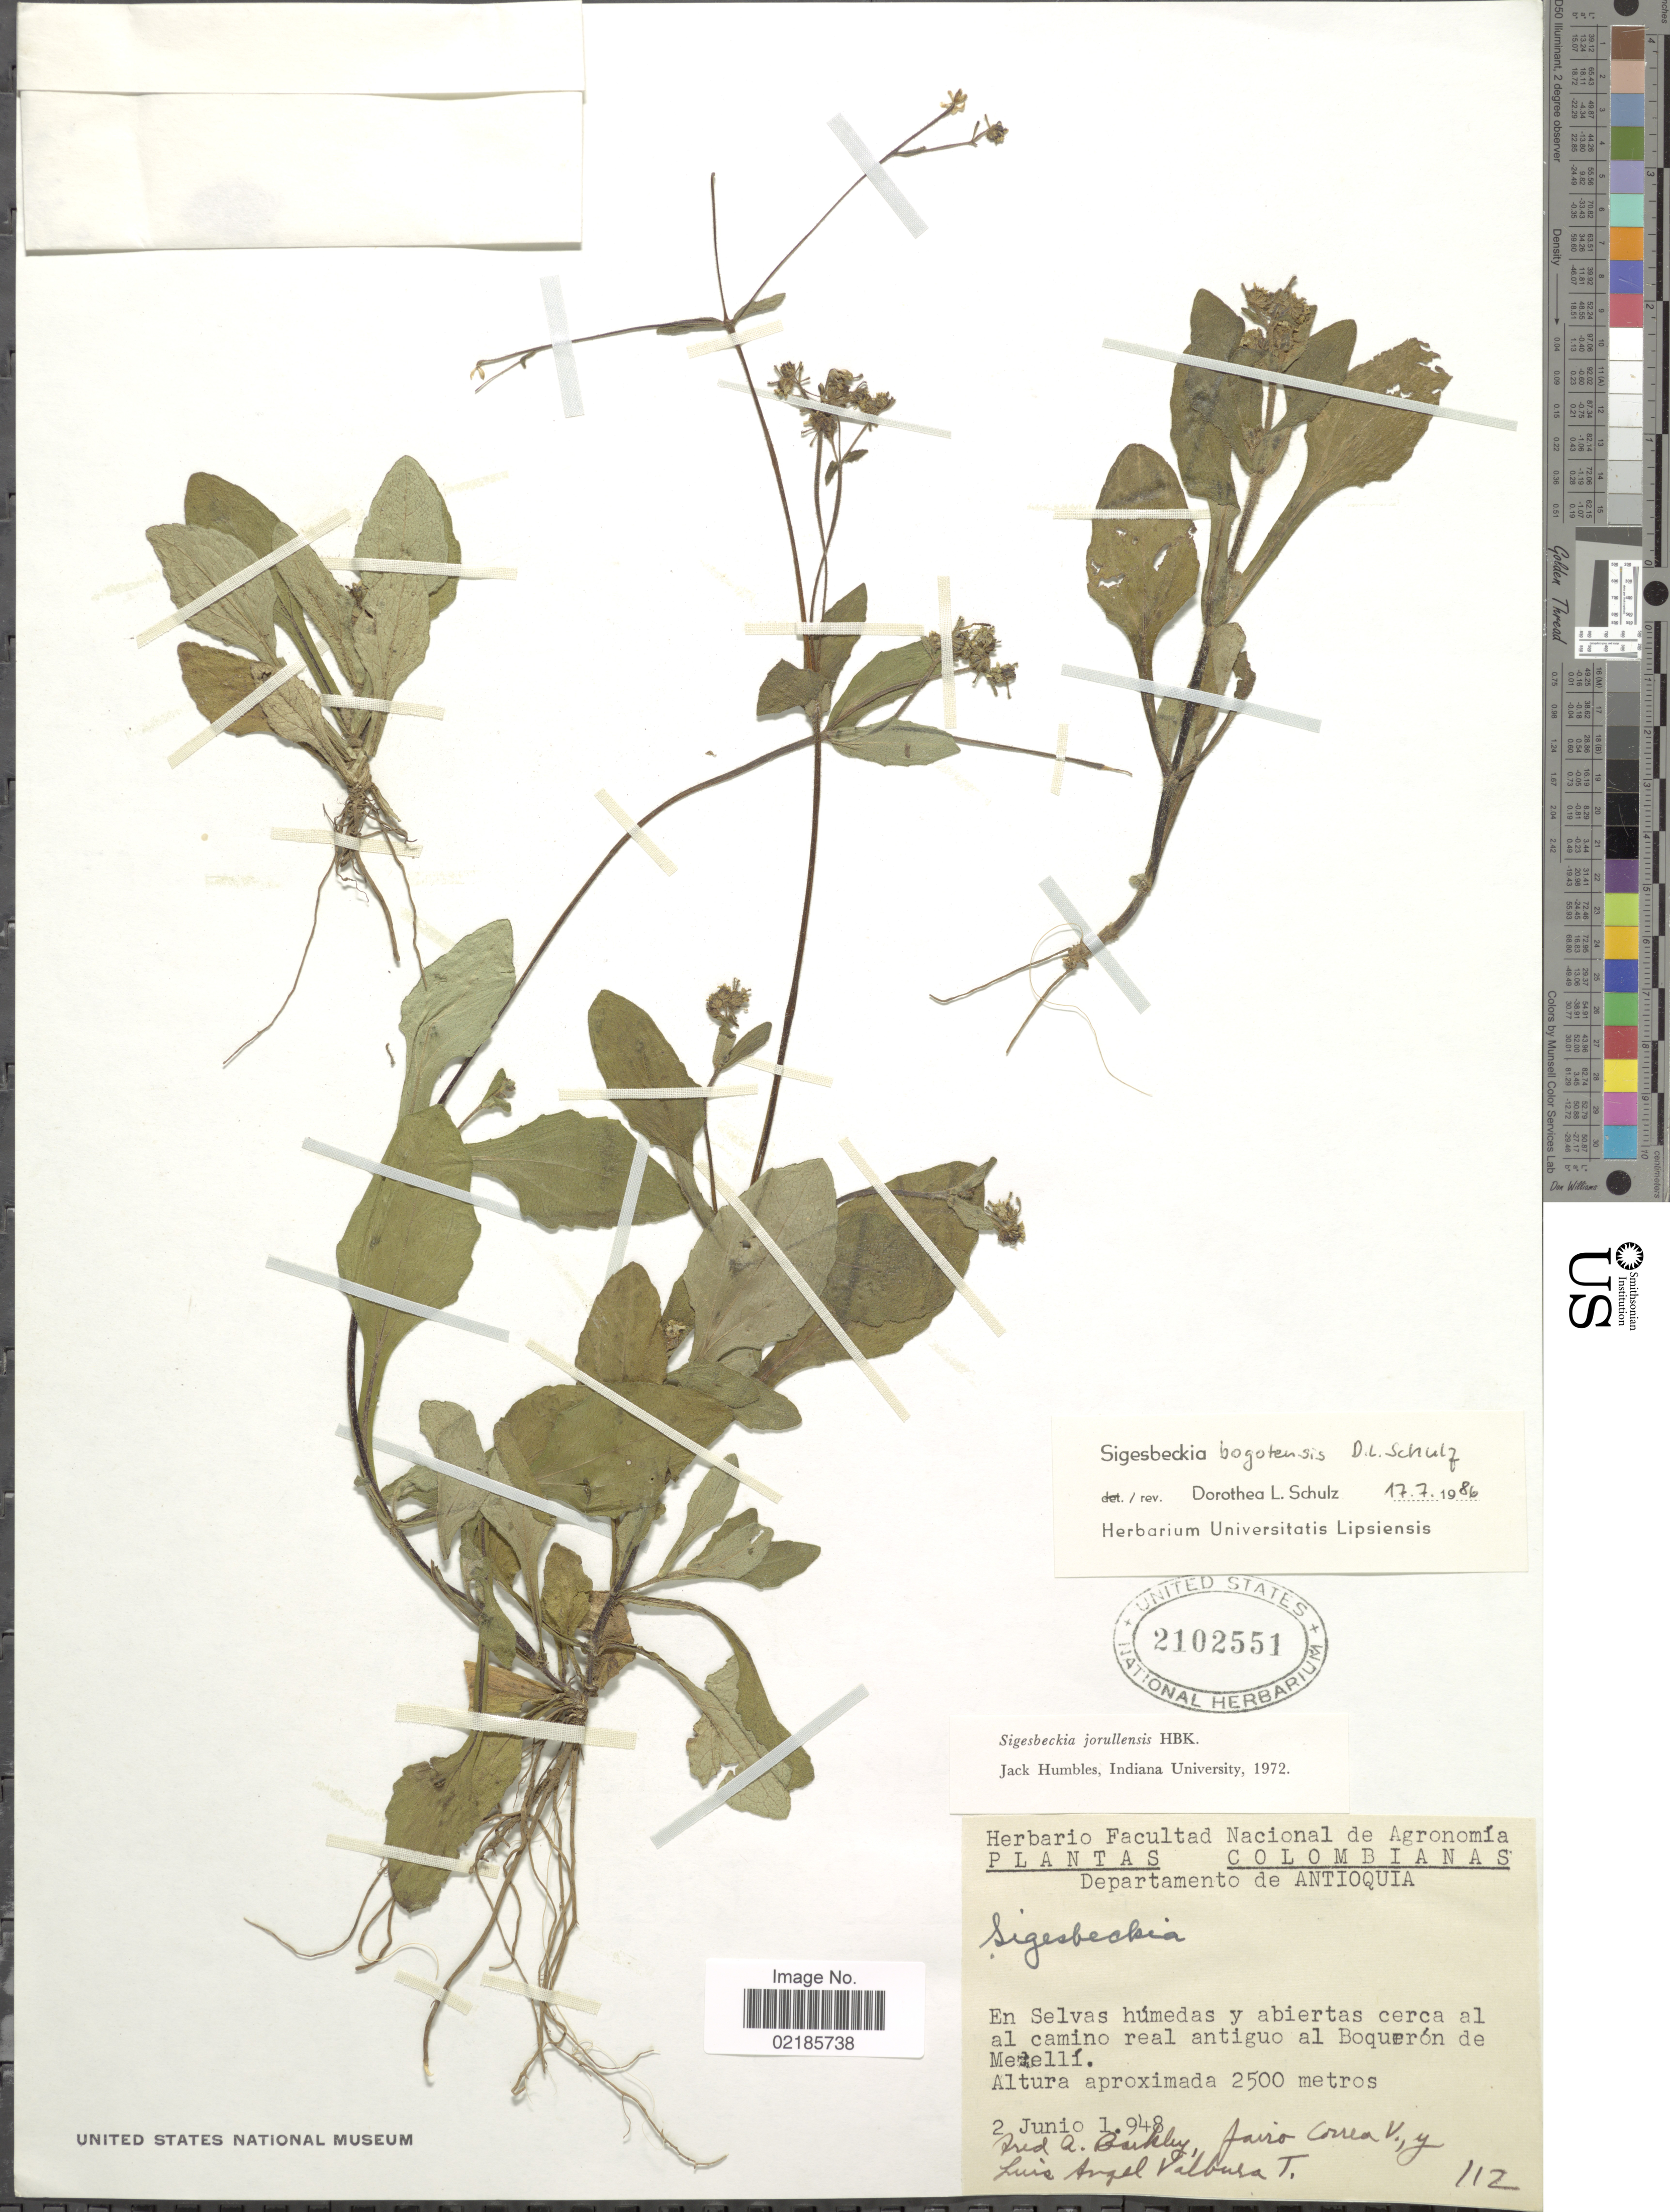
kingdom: Plantae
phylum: Tracheophyta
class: Magnoliopsida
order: Asterales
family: Asteraceae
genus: Sigesbeckia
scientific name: Sigesbeckia jorullensis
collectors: F. A. Barkley, J. Correa & L. Valbuena T.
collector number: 112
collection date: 1948-06-02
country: Colombia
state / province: Antioquia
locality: En Selvas húmedas y abiertas cerca al al camino real antiguo al Boquerón de Metellí [interpreted]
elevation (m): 2500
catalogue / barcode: US 2102551